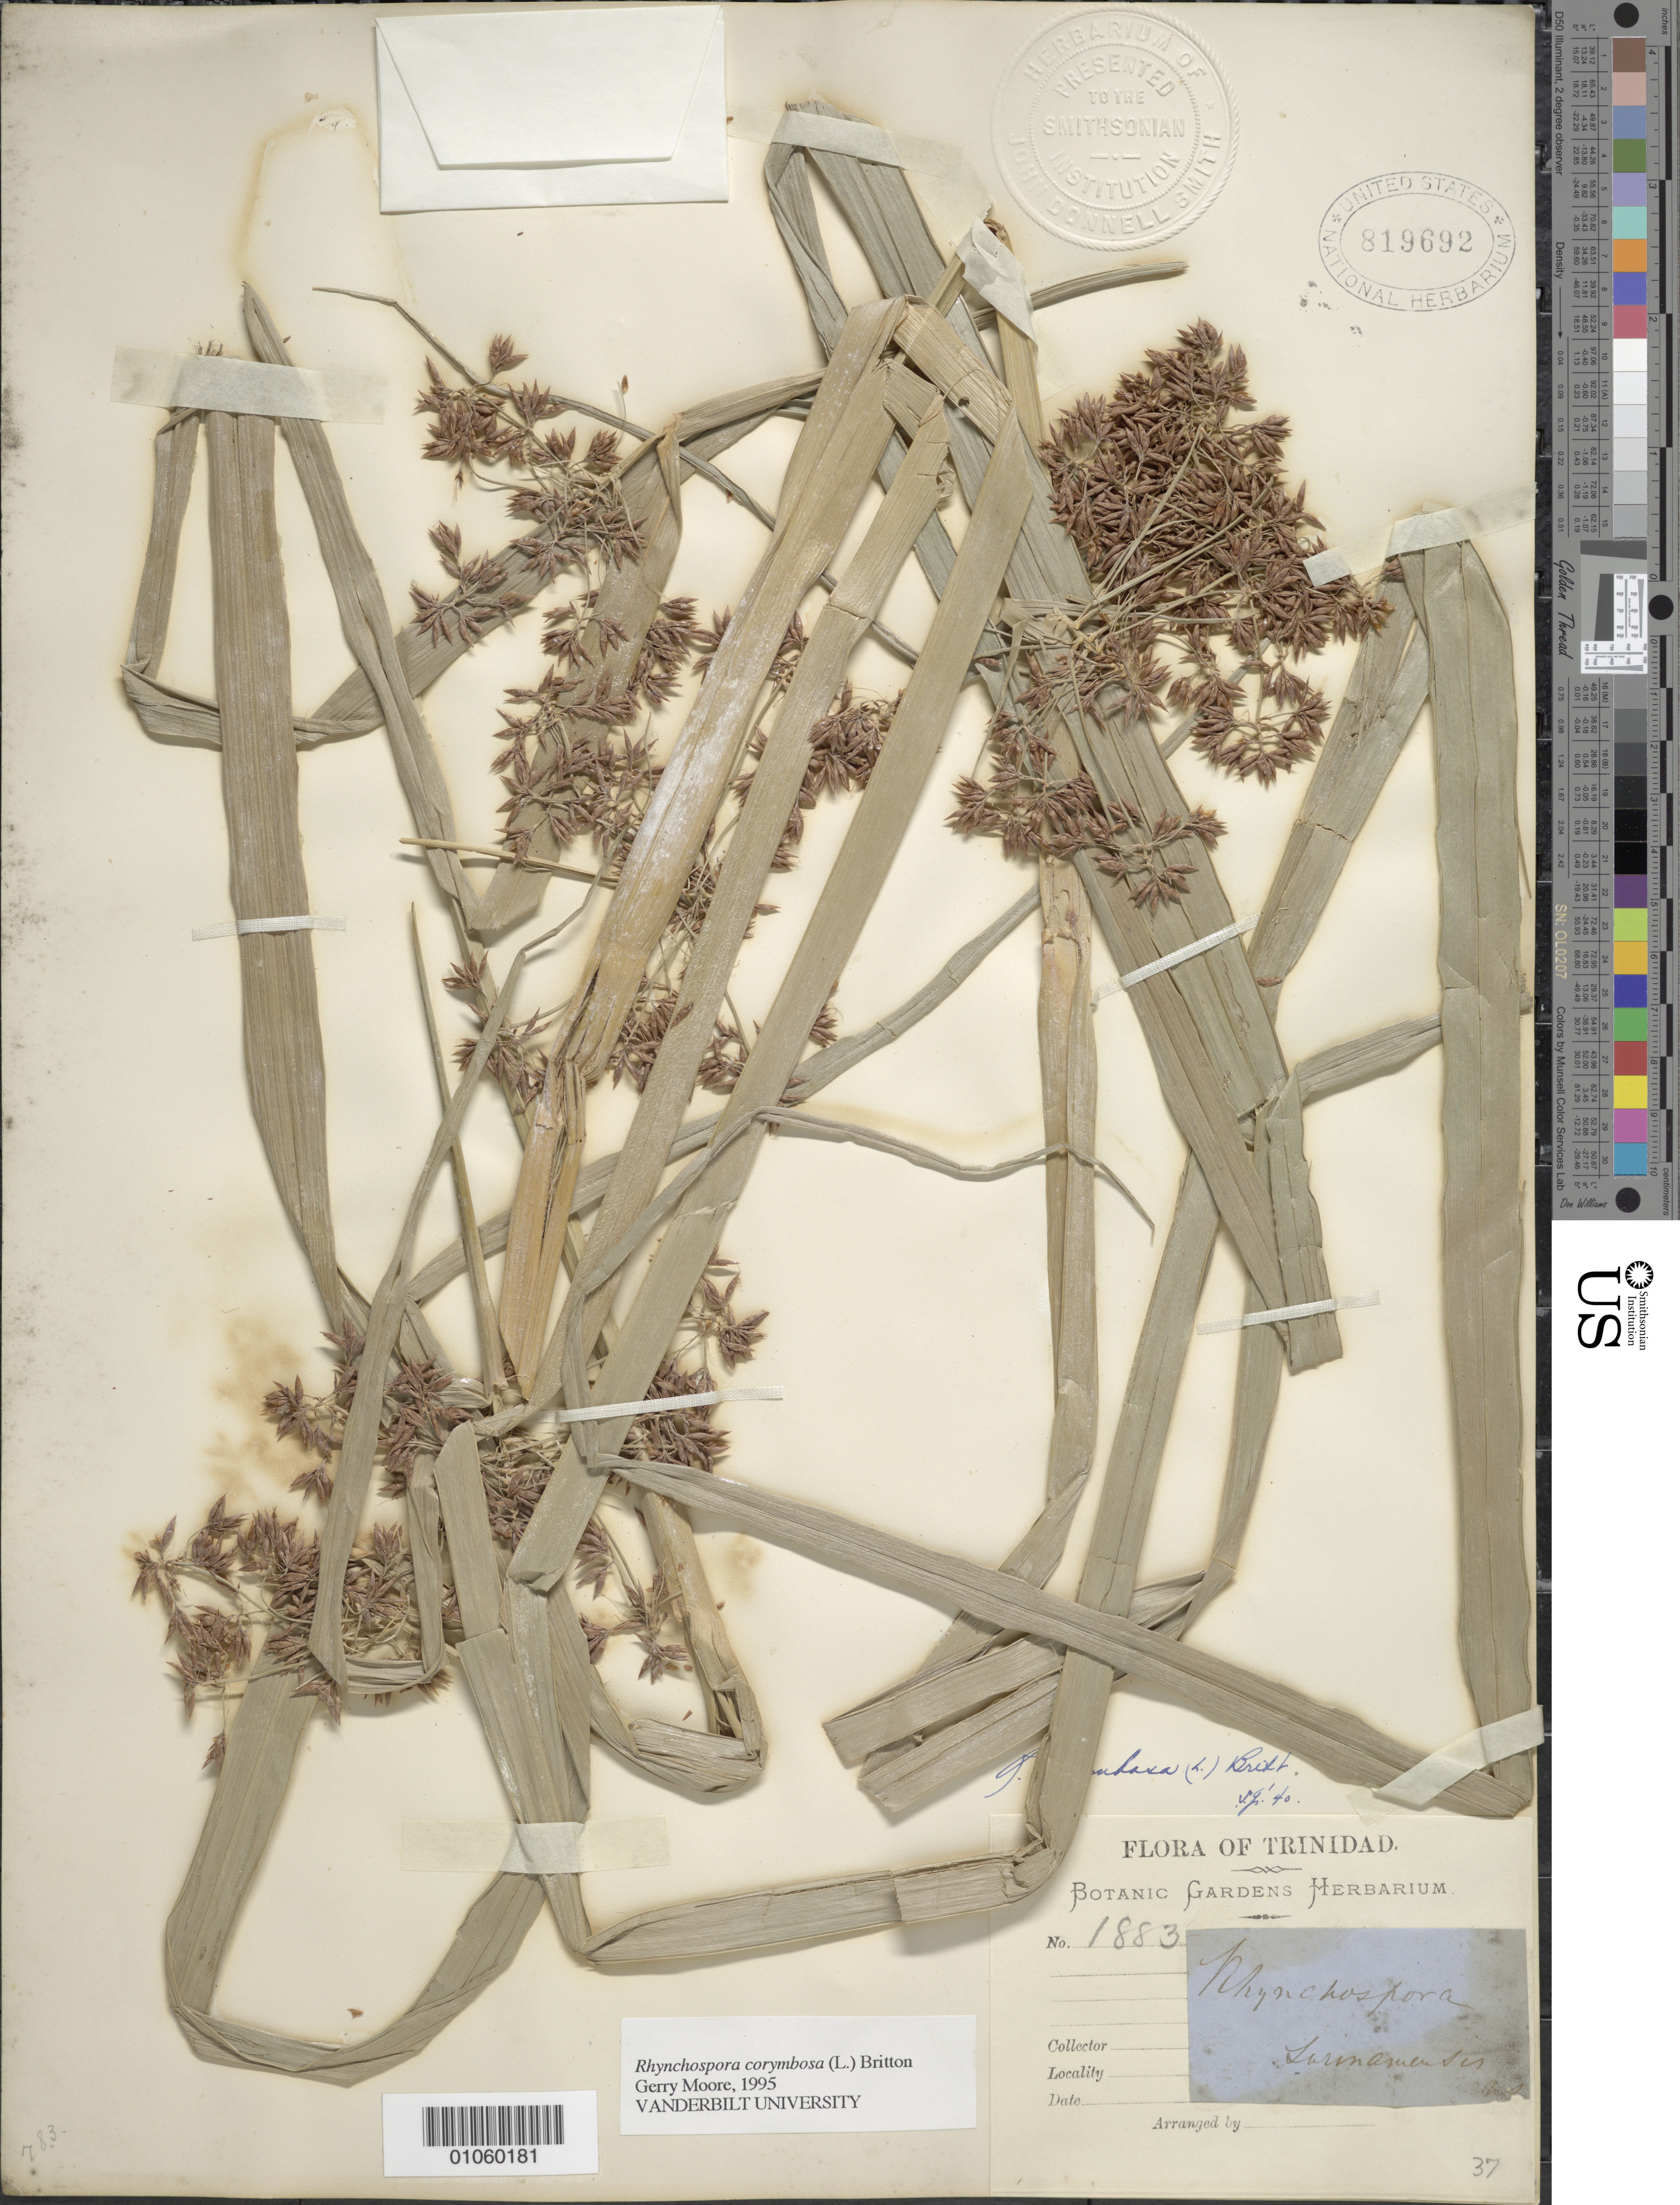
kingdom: Plantae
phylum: Tracheophyta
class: Liliopsida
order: Poales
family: Cyperaceae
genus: Rhynchospora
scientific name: Rhynchospora corymbosa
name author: (L.) Britton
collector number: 1883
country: Trinidad and Tobago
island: Trinidad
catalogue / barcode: US 819692